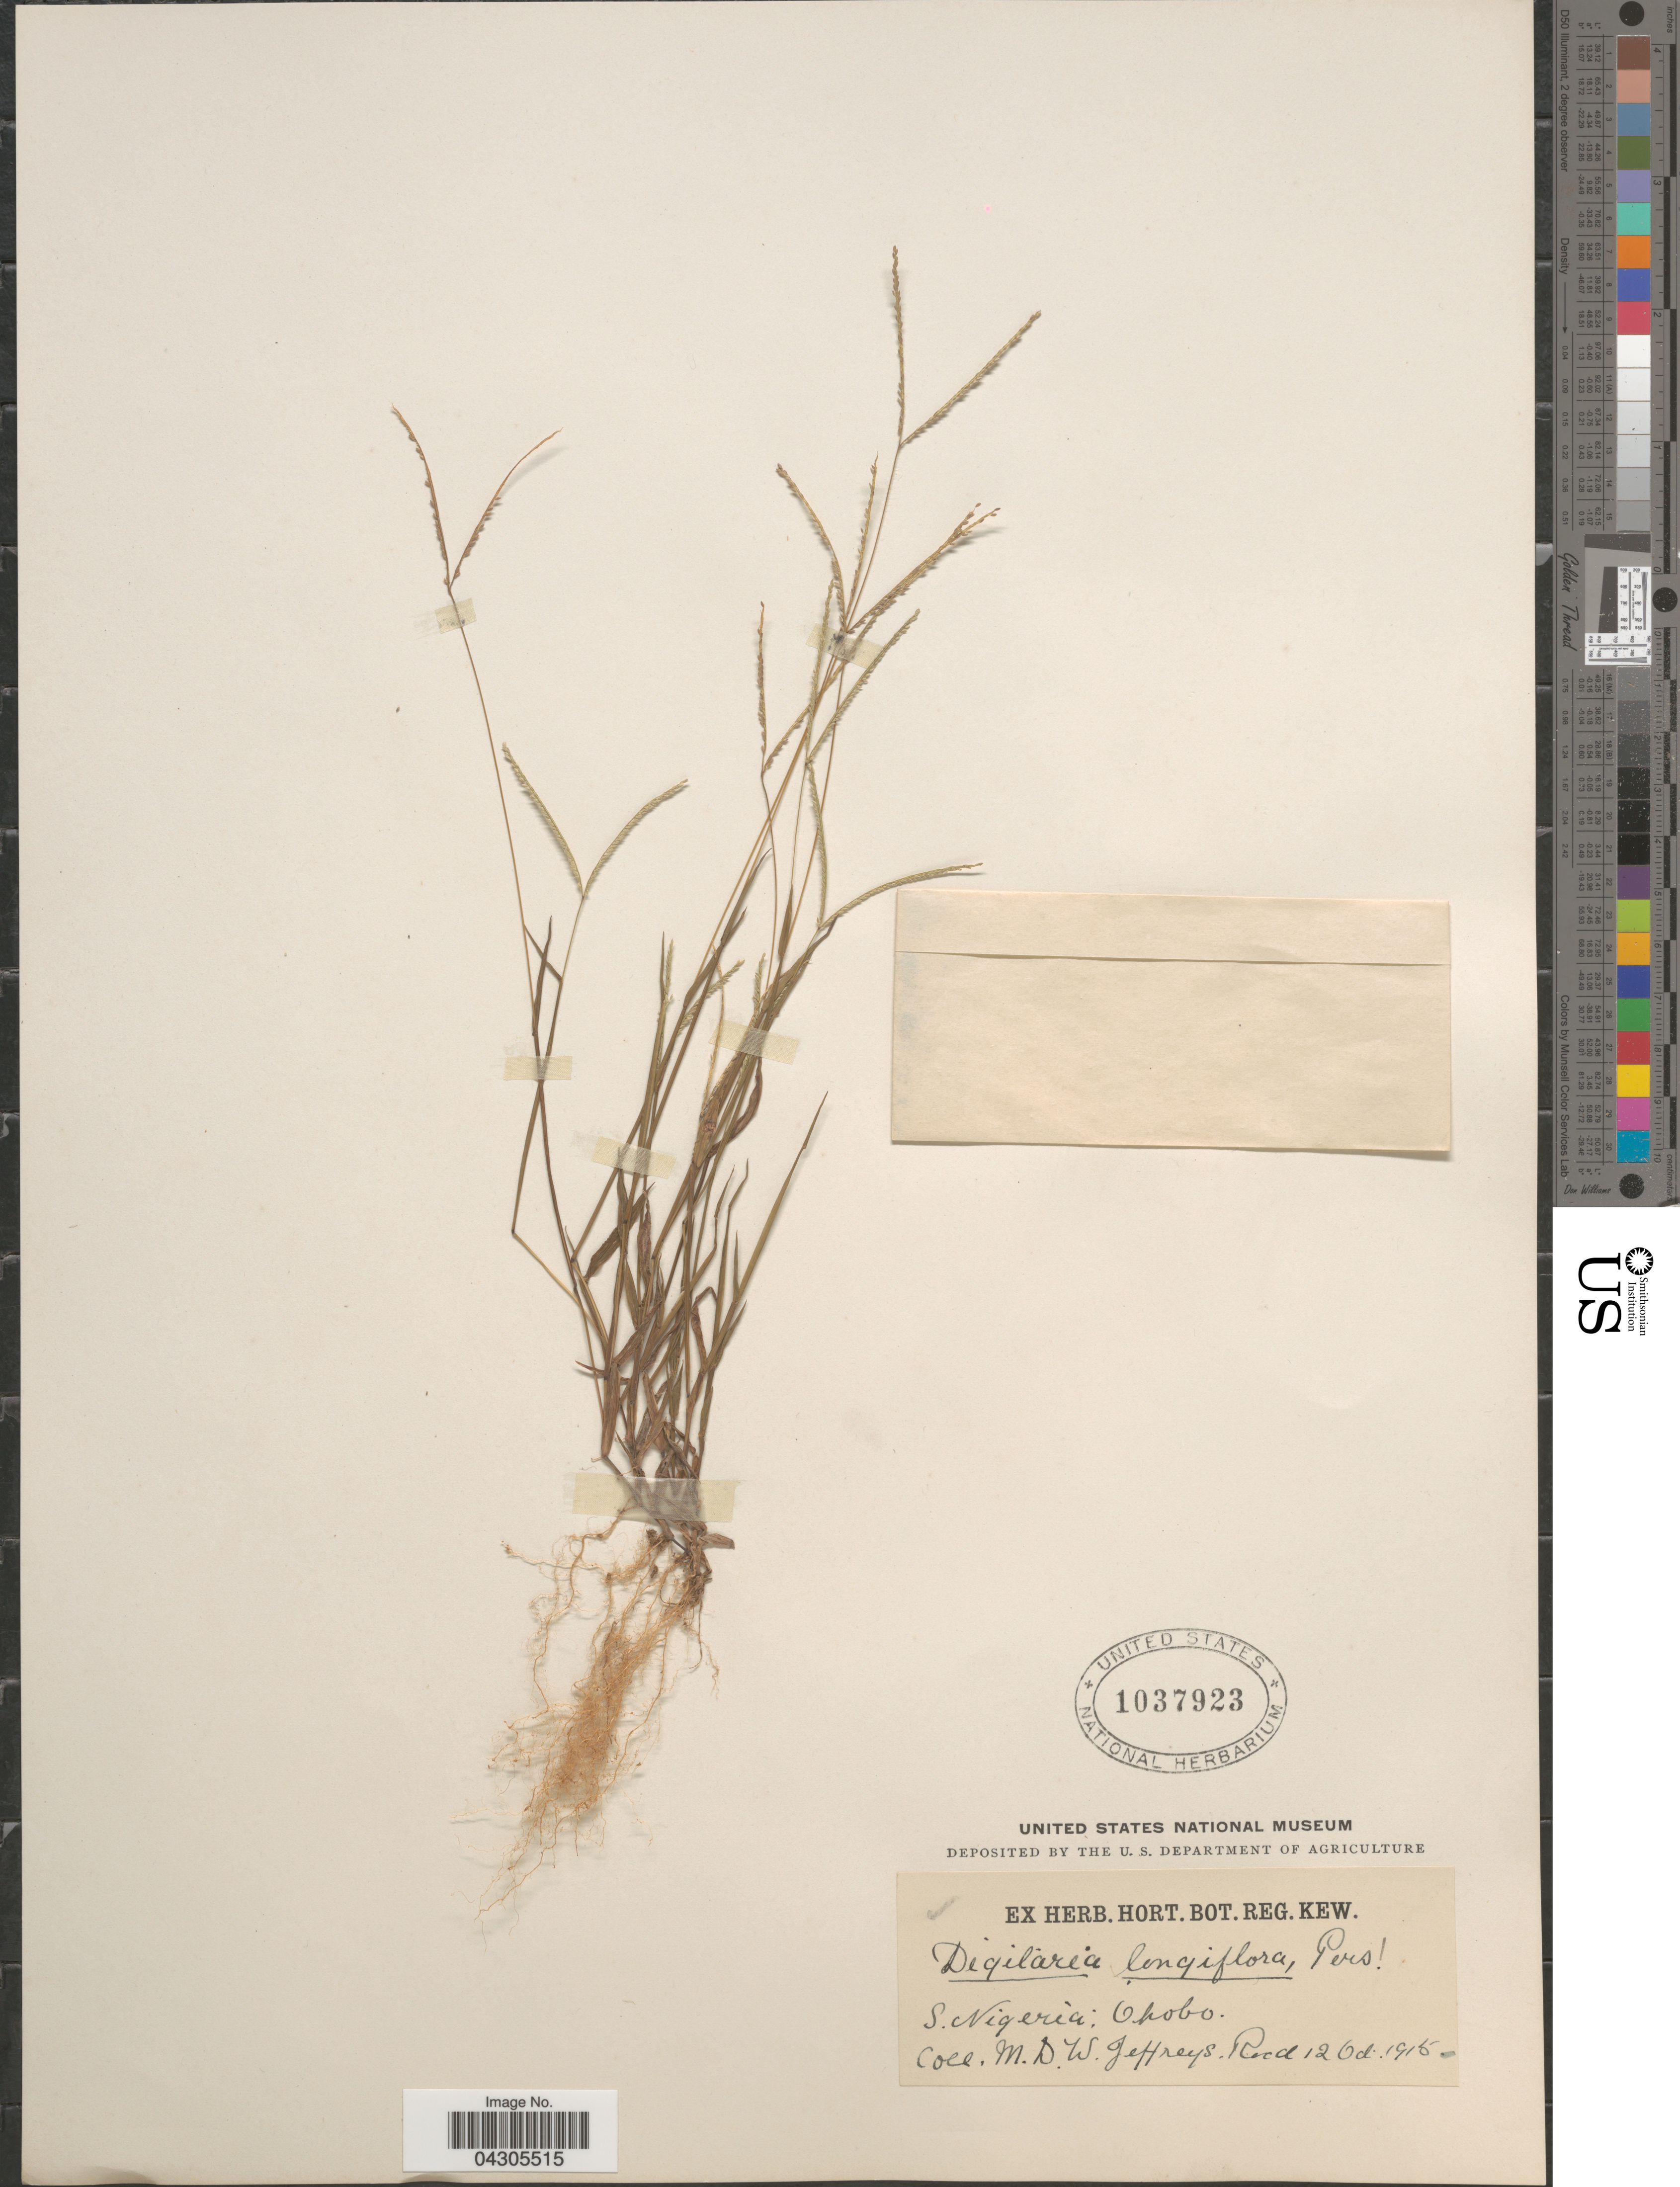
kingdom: Plantae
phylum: Tracheophyta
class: Liliopsida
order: Poales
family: Poaceae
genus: Digitaria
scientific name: Digitaria longiflora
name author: (Retz.) Pers.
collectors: M. Jeffreys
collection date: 1915-10-12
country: Nigeria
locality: S. Nigeria: Ohobo.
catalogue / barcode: US 1037923